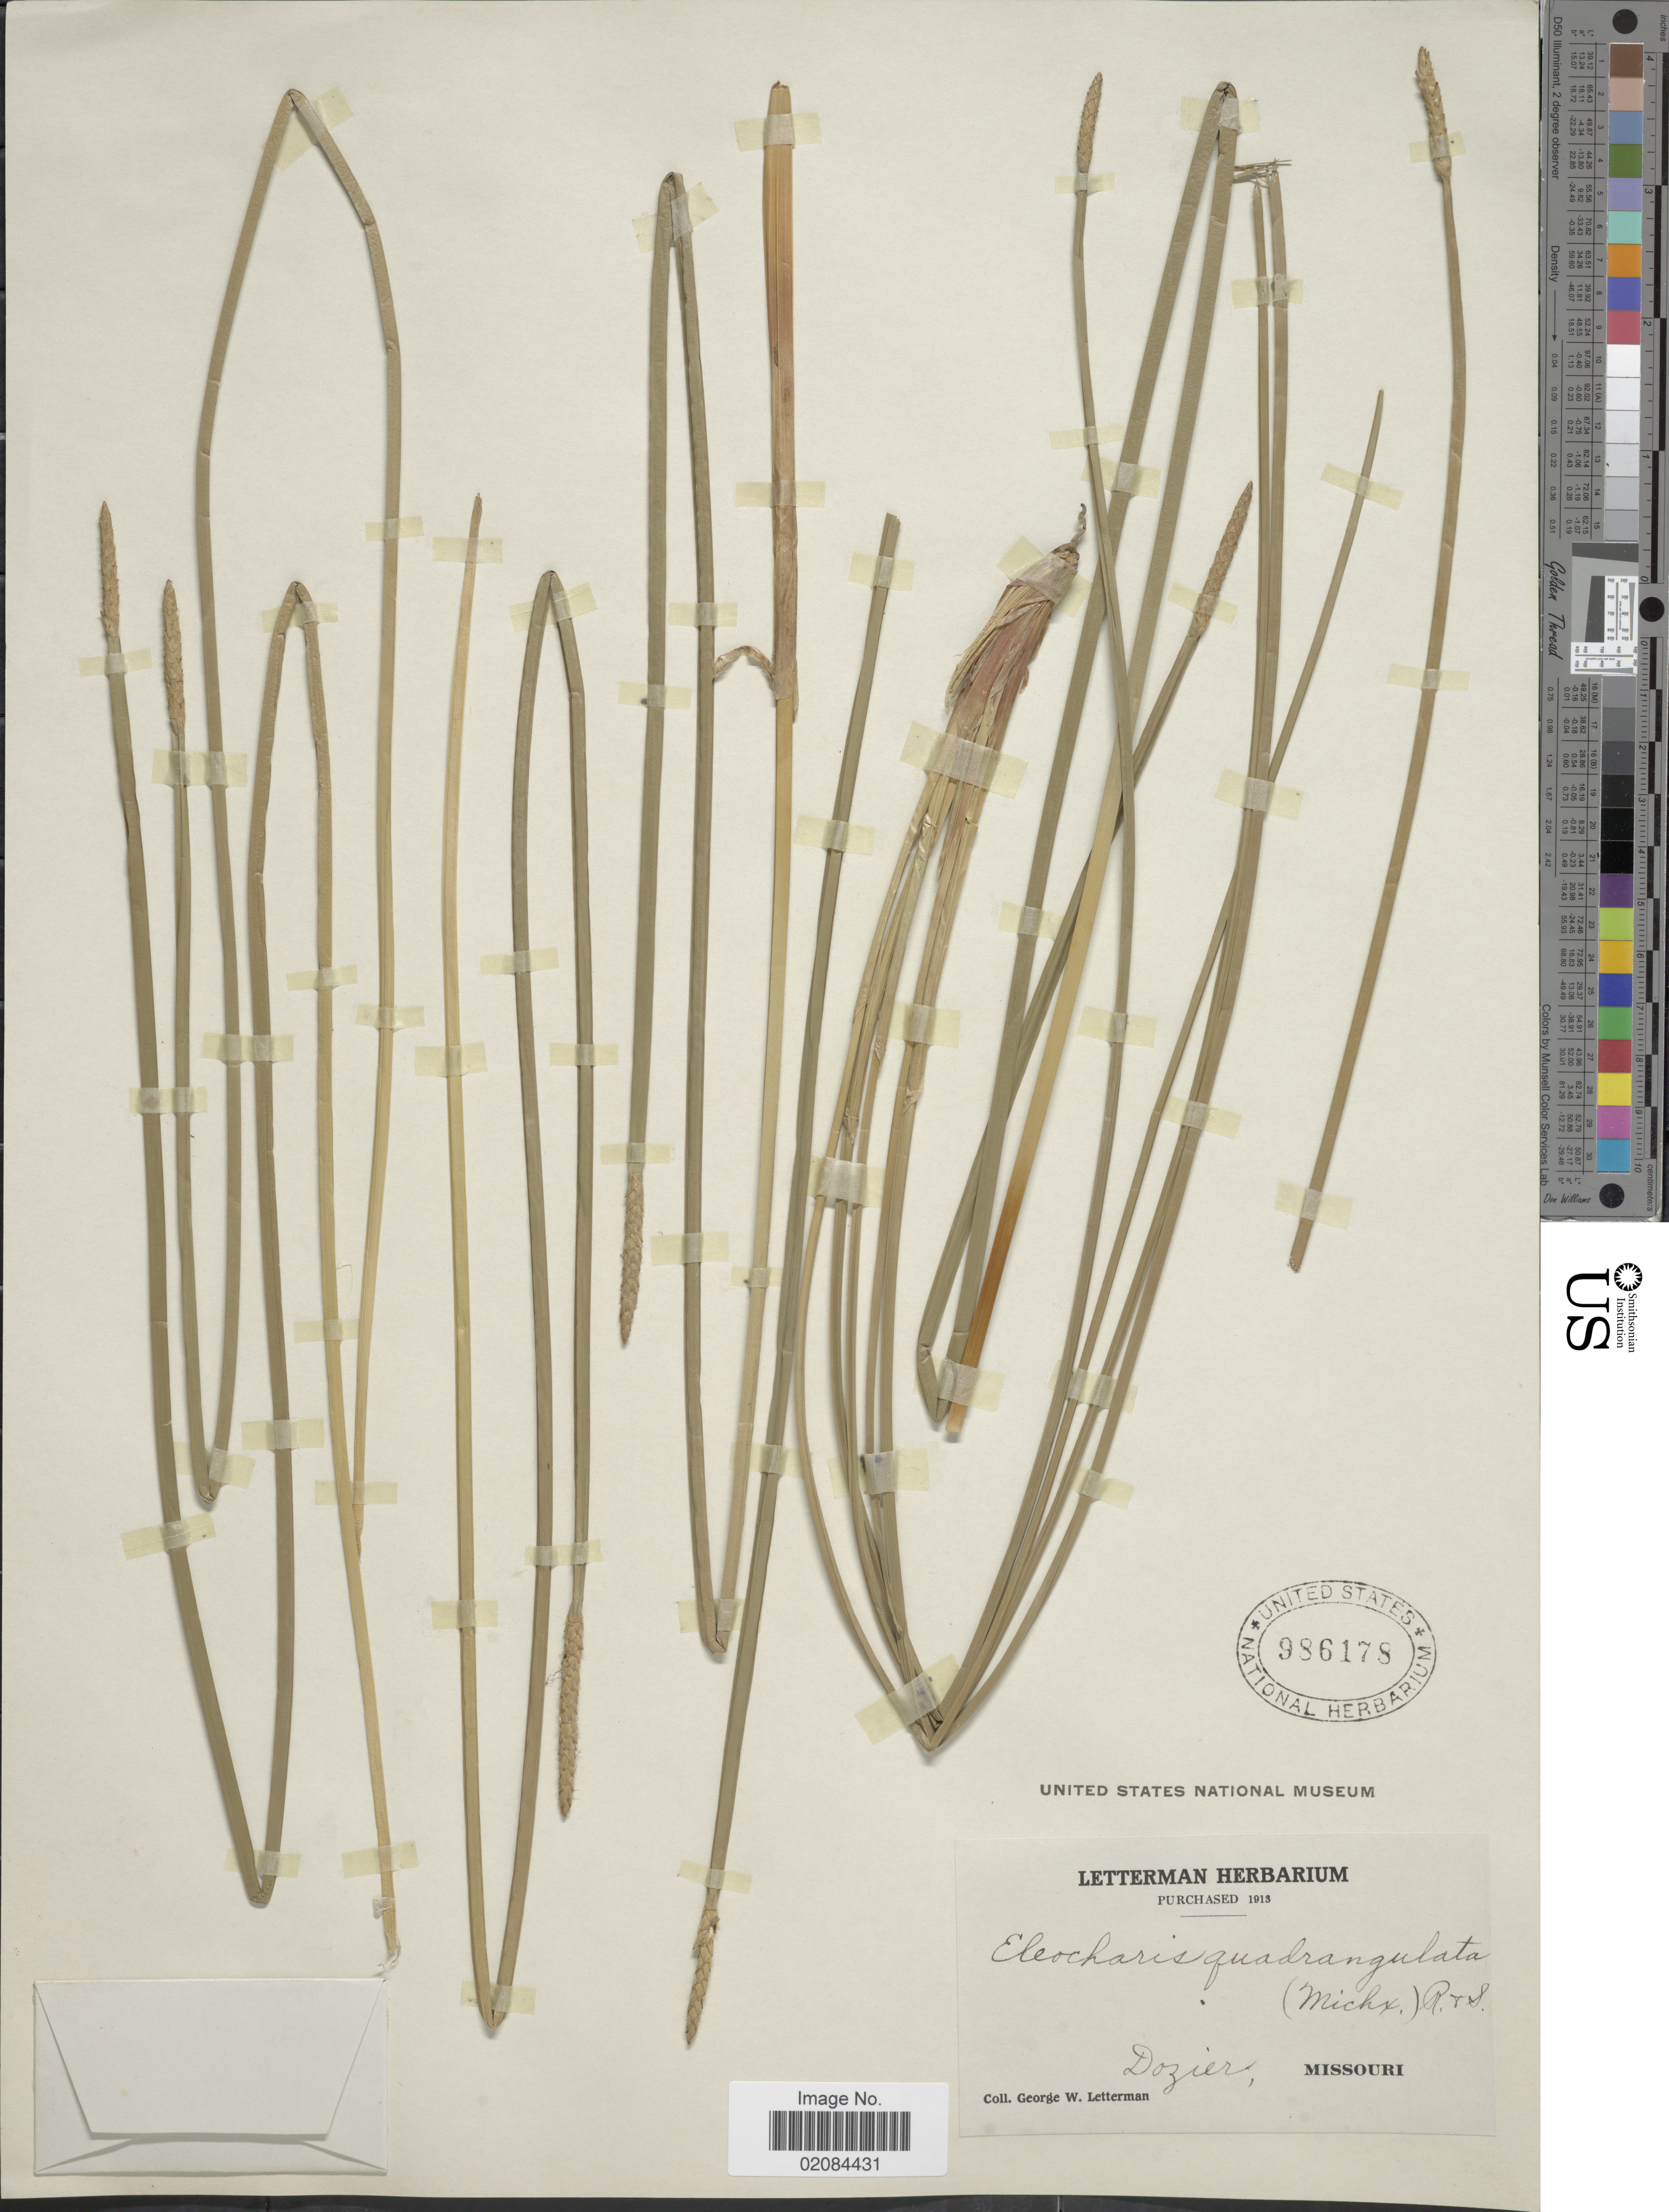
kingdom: Plantae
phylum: Tracheophyta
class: Liliopsida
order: Poales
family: Cyperaceae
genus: Eleocharis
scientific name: Eleocharis quadrangulata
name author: (Michx.) Roem. & Schult.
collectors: G. W. Letterman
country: United States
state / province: Missouri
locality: Dozier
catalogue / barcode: US 986178